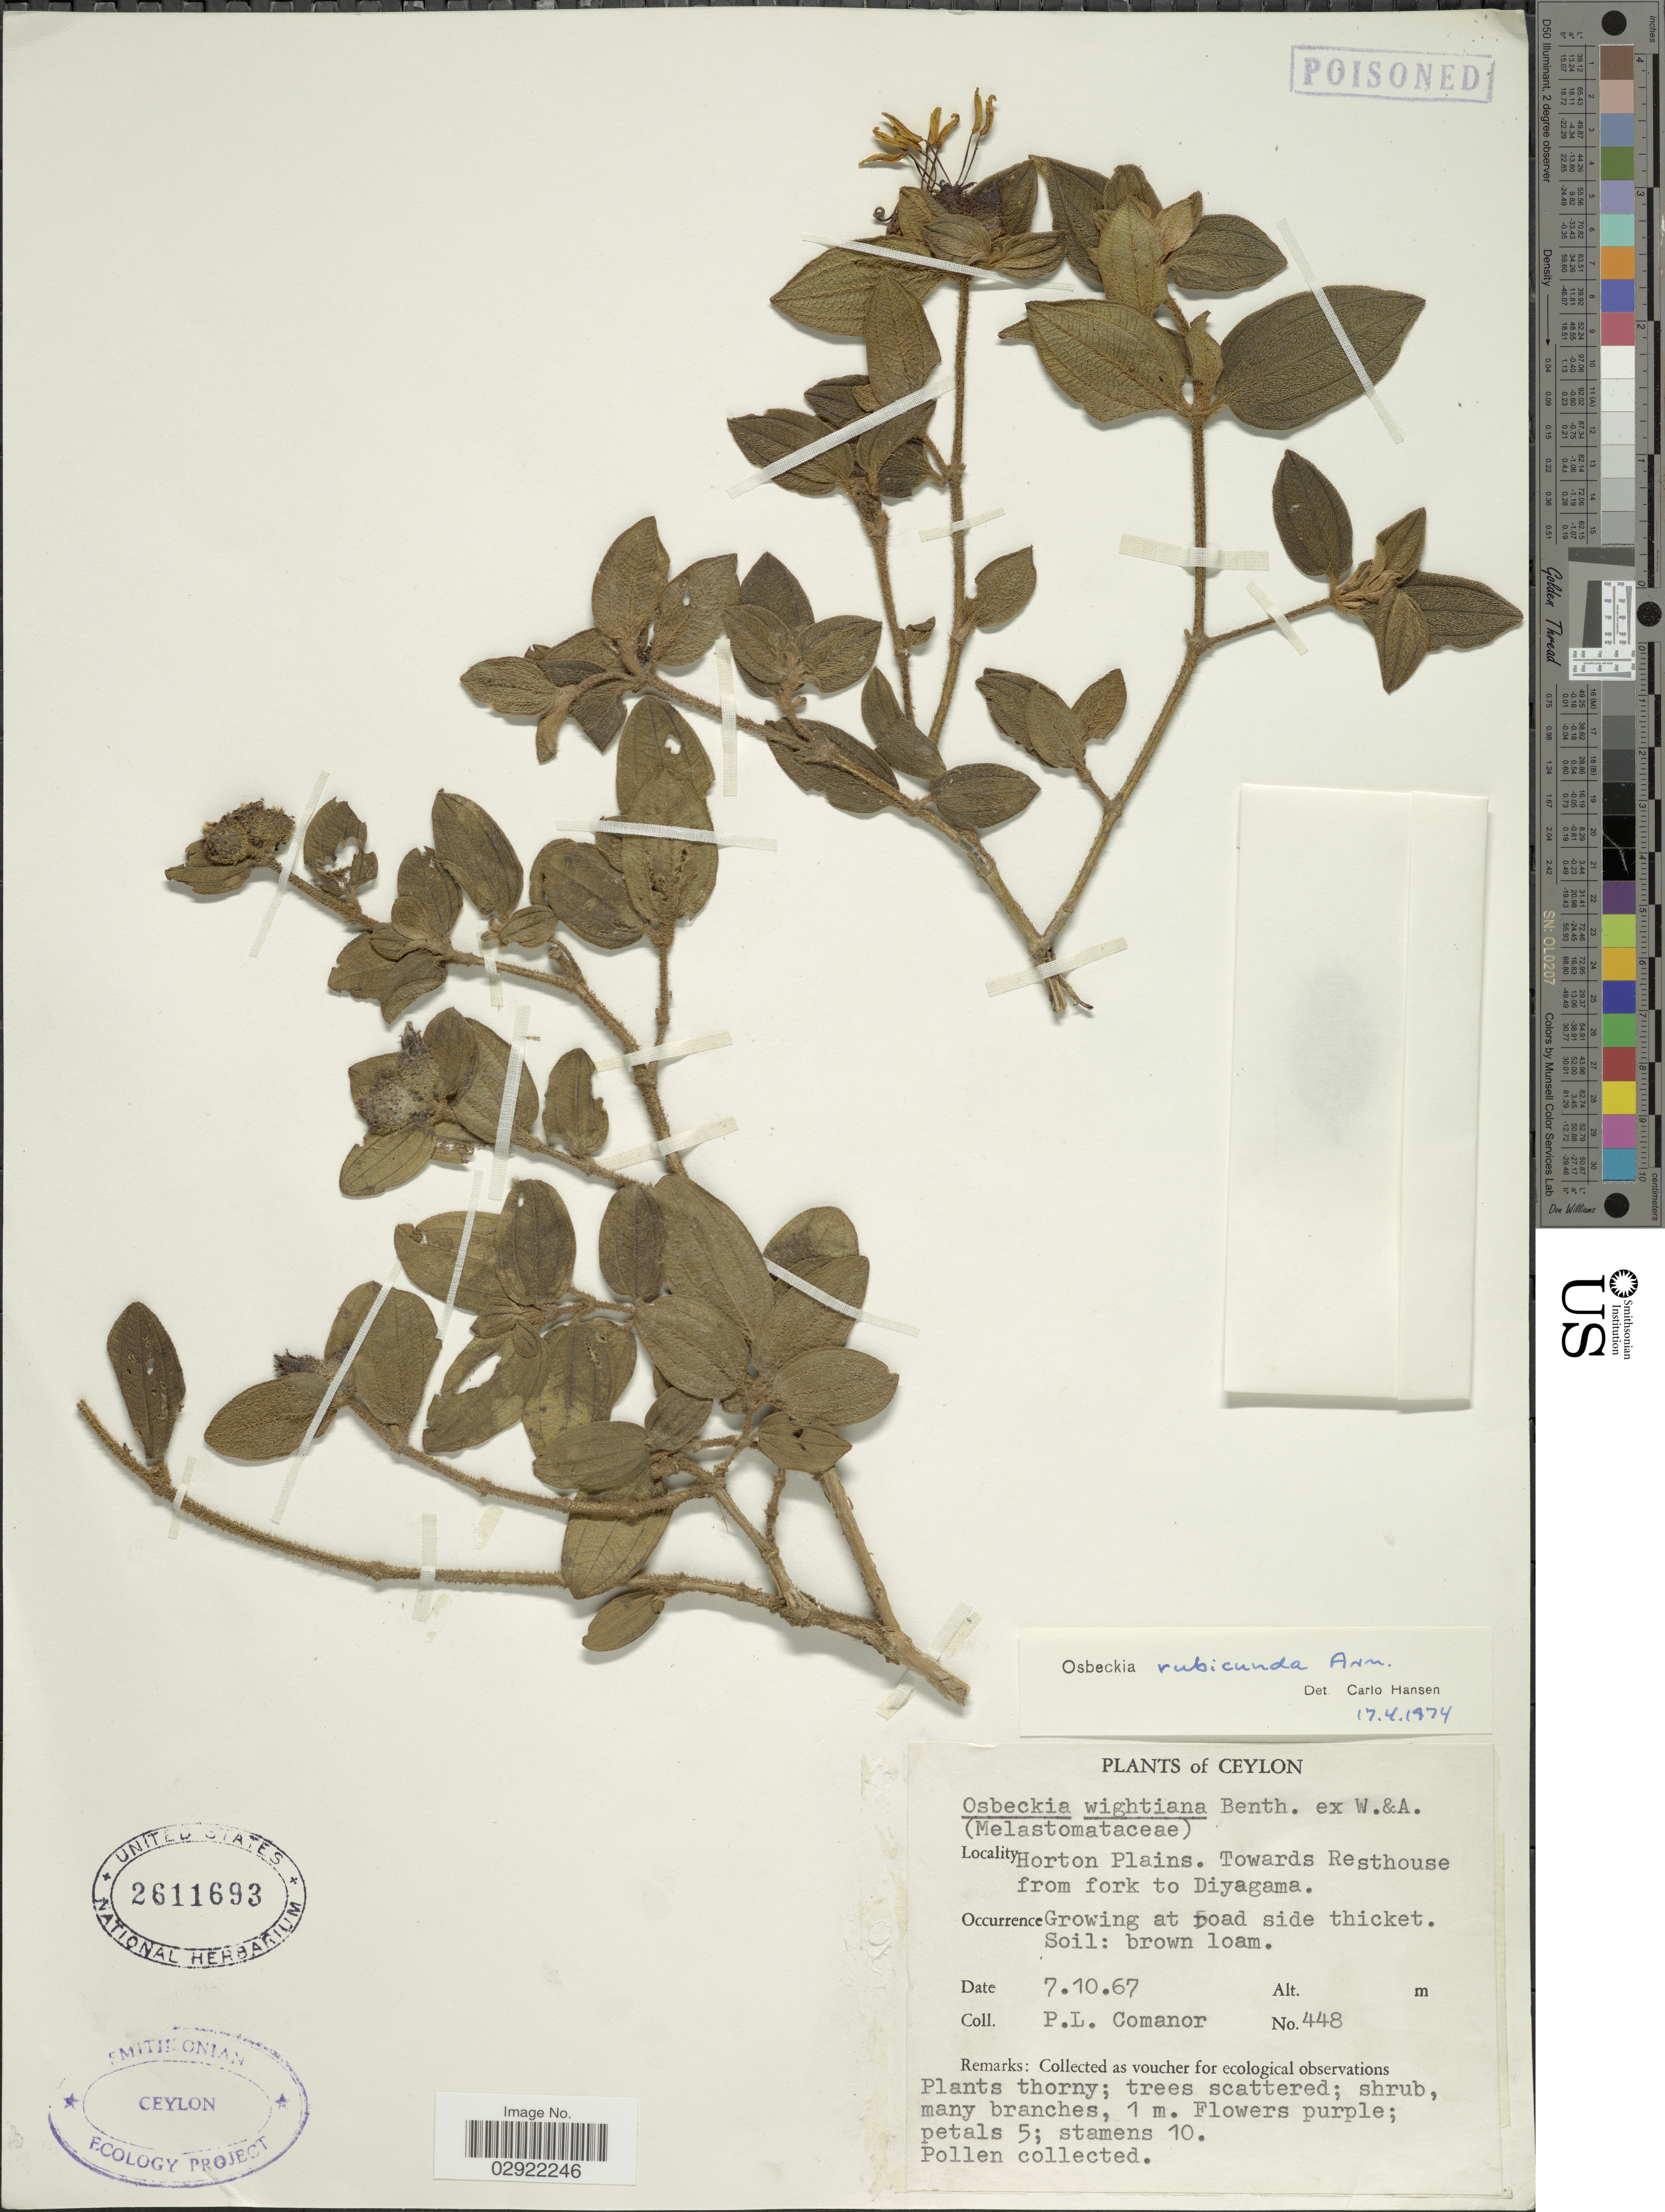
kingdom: Plantae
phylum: Tracheophyta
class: Magnoliopsida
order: Myrtales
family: Melastomataceae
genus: Osbeckia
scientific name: Osbeckia rubicunda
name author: Arn.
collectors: P. Comanor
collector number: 448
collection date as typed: Transcribed d/m/y: 7/10/67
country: Sri Lanka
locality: Ceylon. Horton Plains. Towards Resthouse from fork to Diyagama.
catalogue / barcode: US 2611693